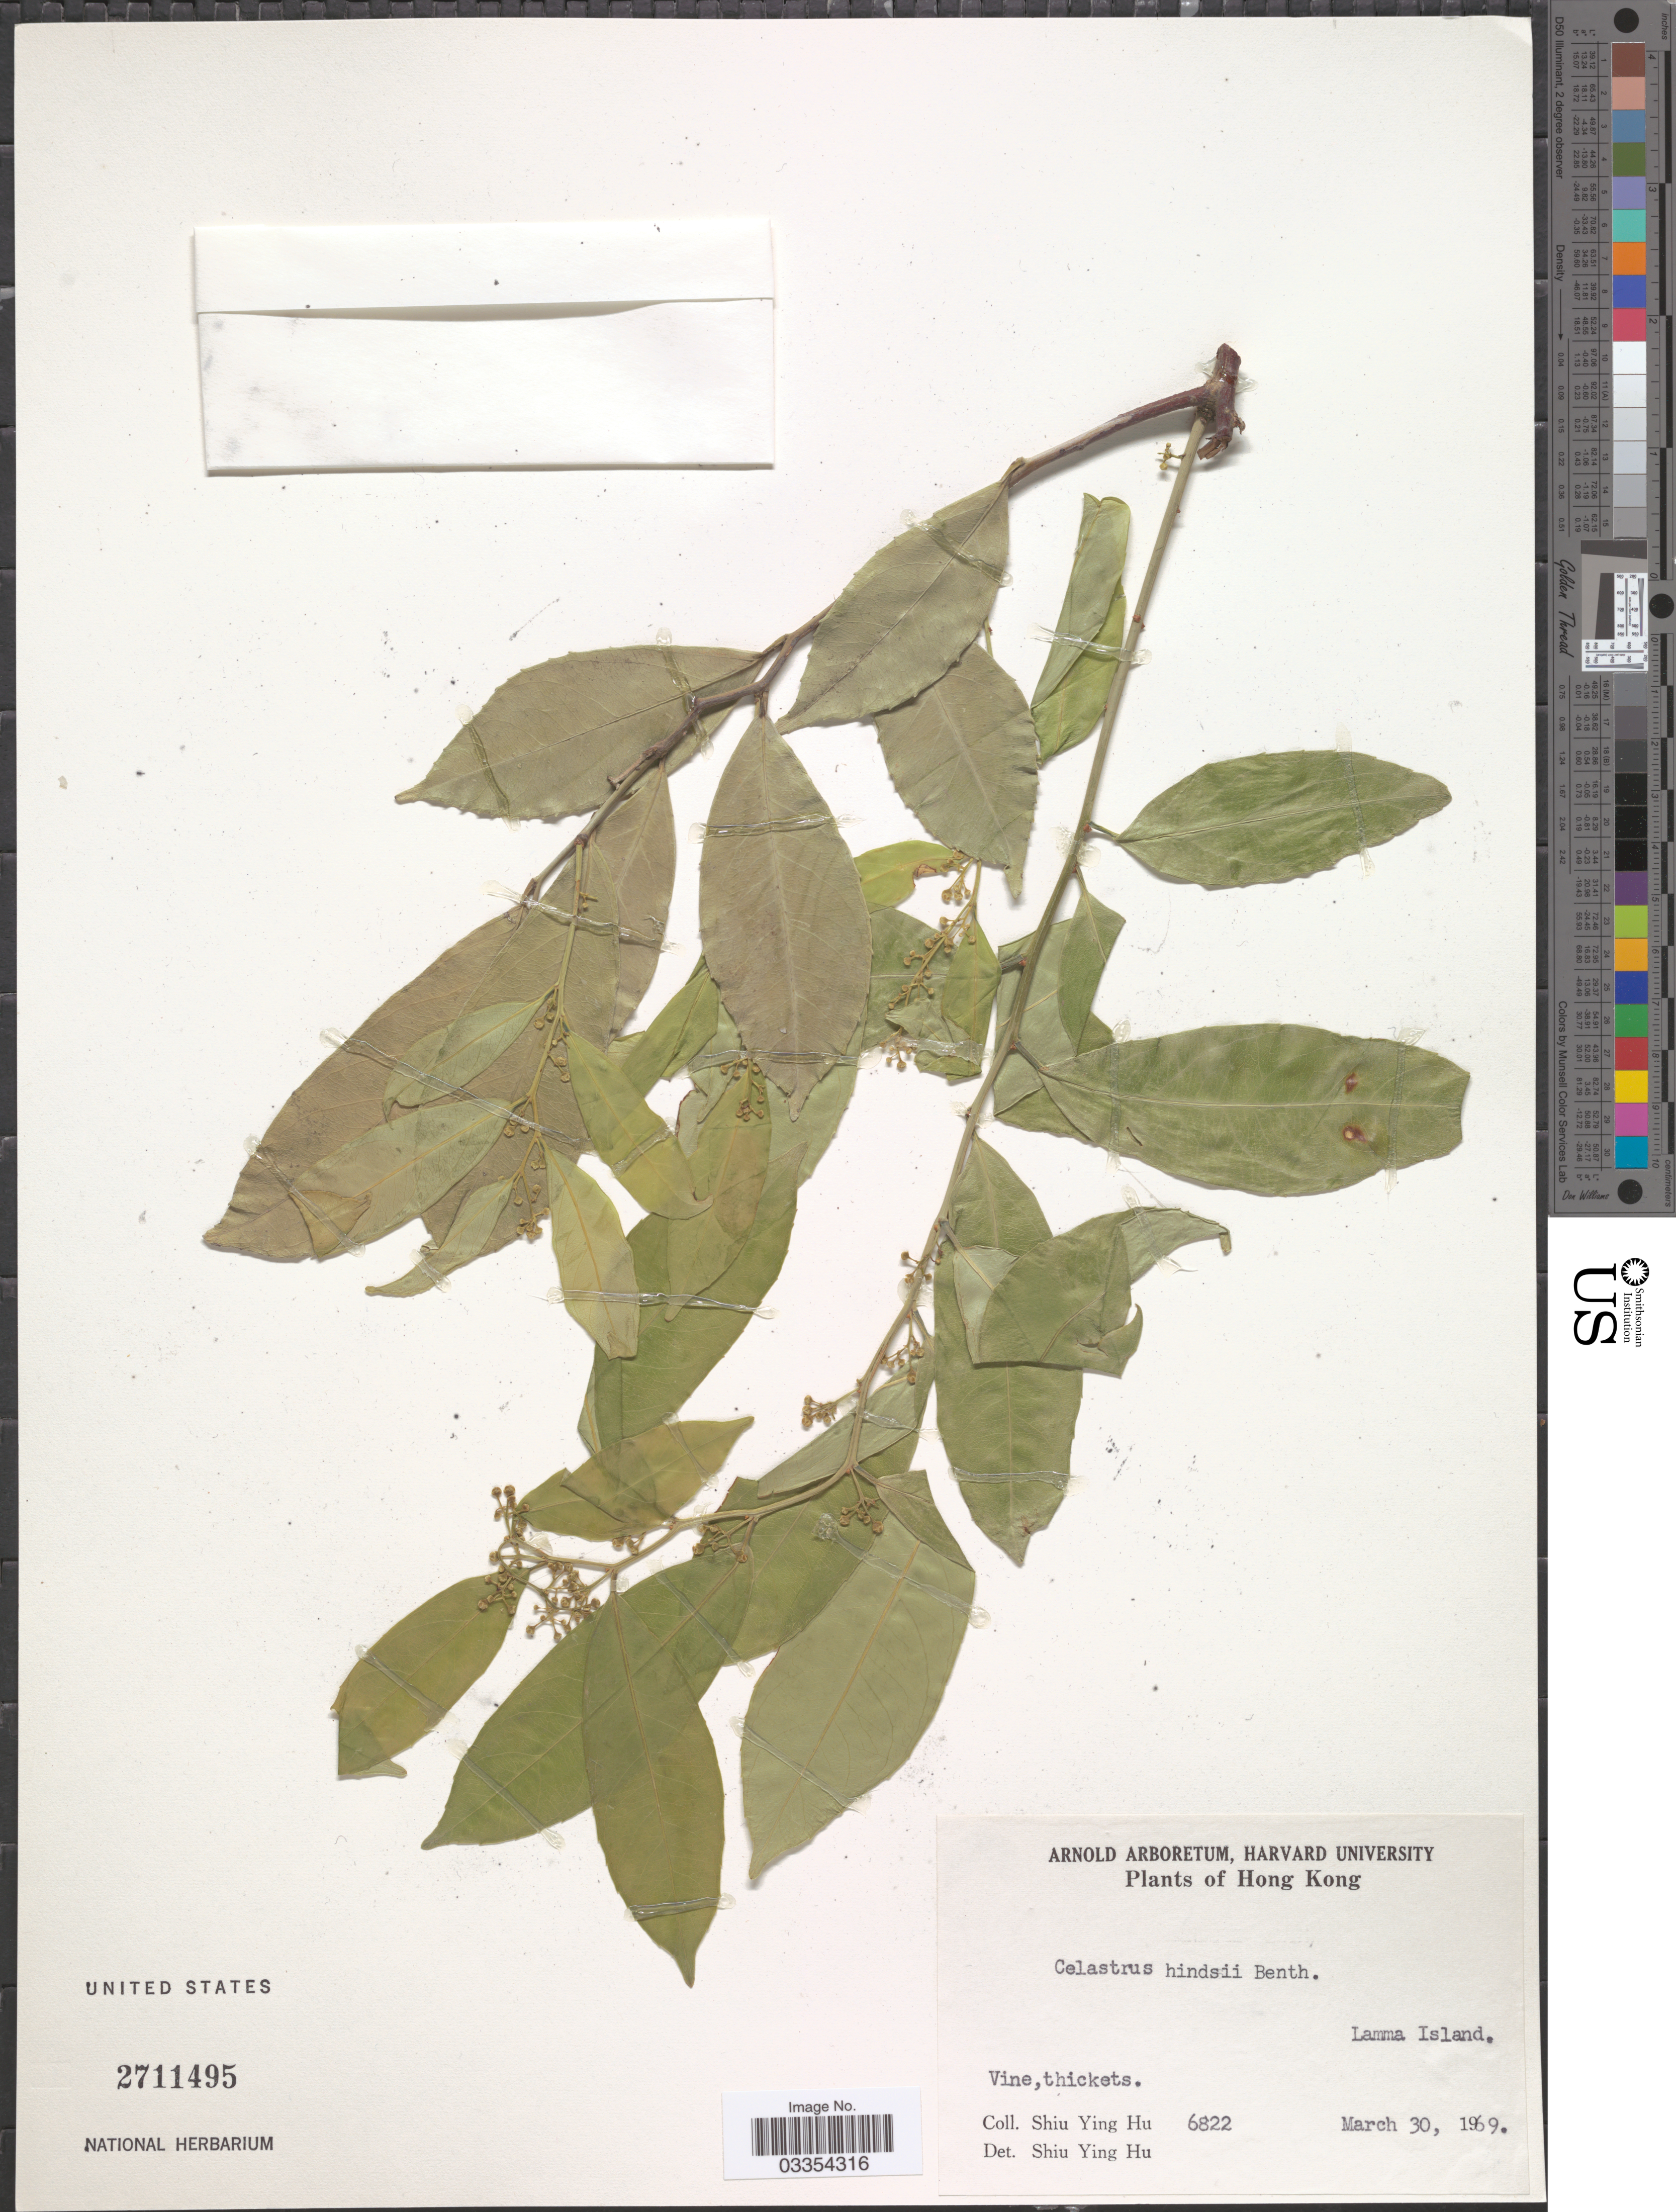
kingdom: Plantae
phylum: Tracheophyta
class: Magnoliopsida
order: Celastrales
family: Celastraceae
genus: Celastrus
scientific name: Celastrus hindsii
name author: Benth.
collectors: S. Y. Hu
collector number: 6822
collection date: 1969-03-30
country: China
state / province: Hong Kong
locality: Lamma Island.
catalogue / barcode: US 2711495